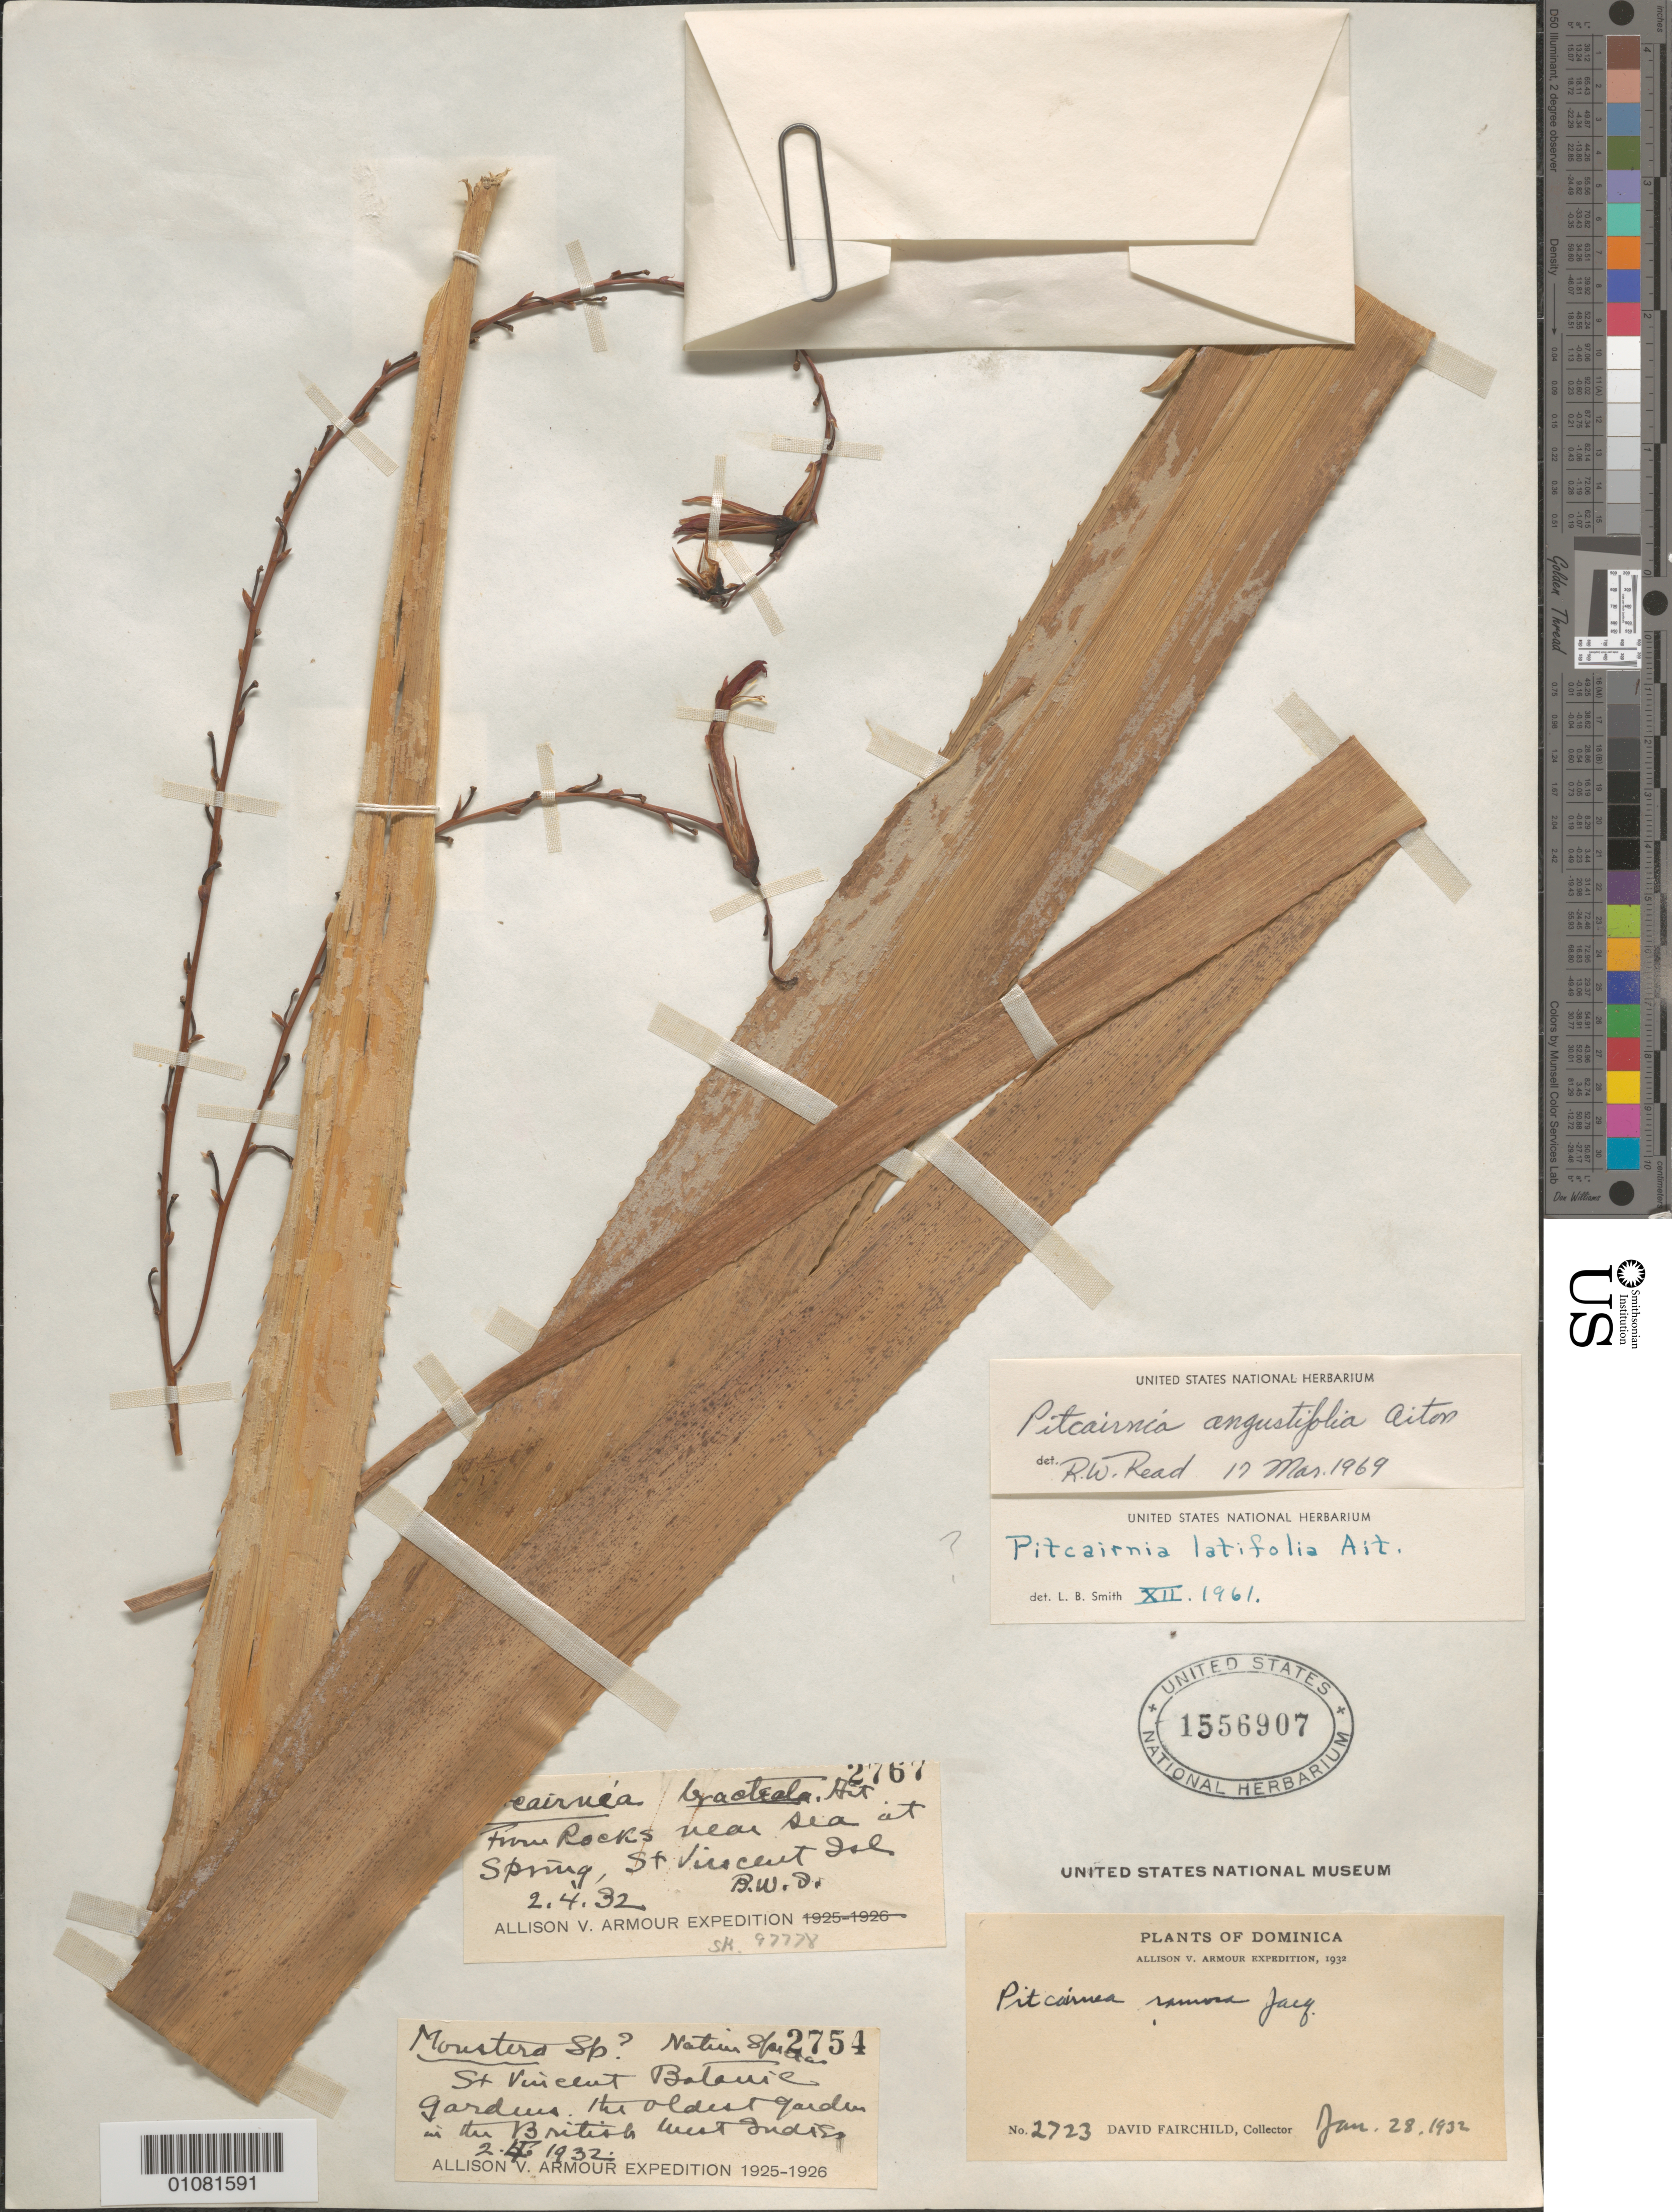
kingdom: Plantae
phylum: Tracheophyta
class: Liliopsida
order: Poales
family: Bromeliaceae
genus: Pitcairnia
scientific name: Pitcairnia angustifolia var. angustifolia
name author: Sol. ex Aiton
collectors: D. Fairchild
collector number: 2723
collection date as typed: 28 Jan 1932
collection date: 1932-01-28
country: St. Vincent - Grenadines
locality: St Vincent Isl.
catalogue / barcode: US 1556907